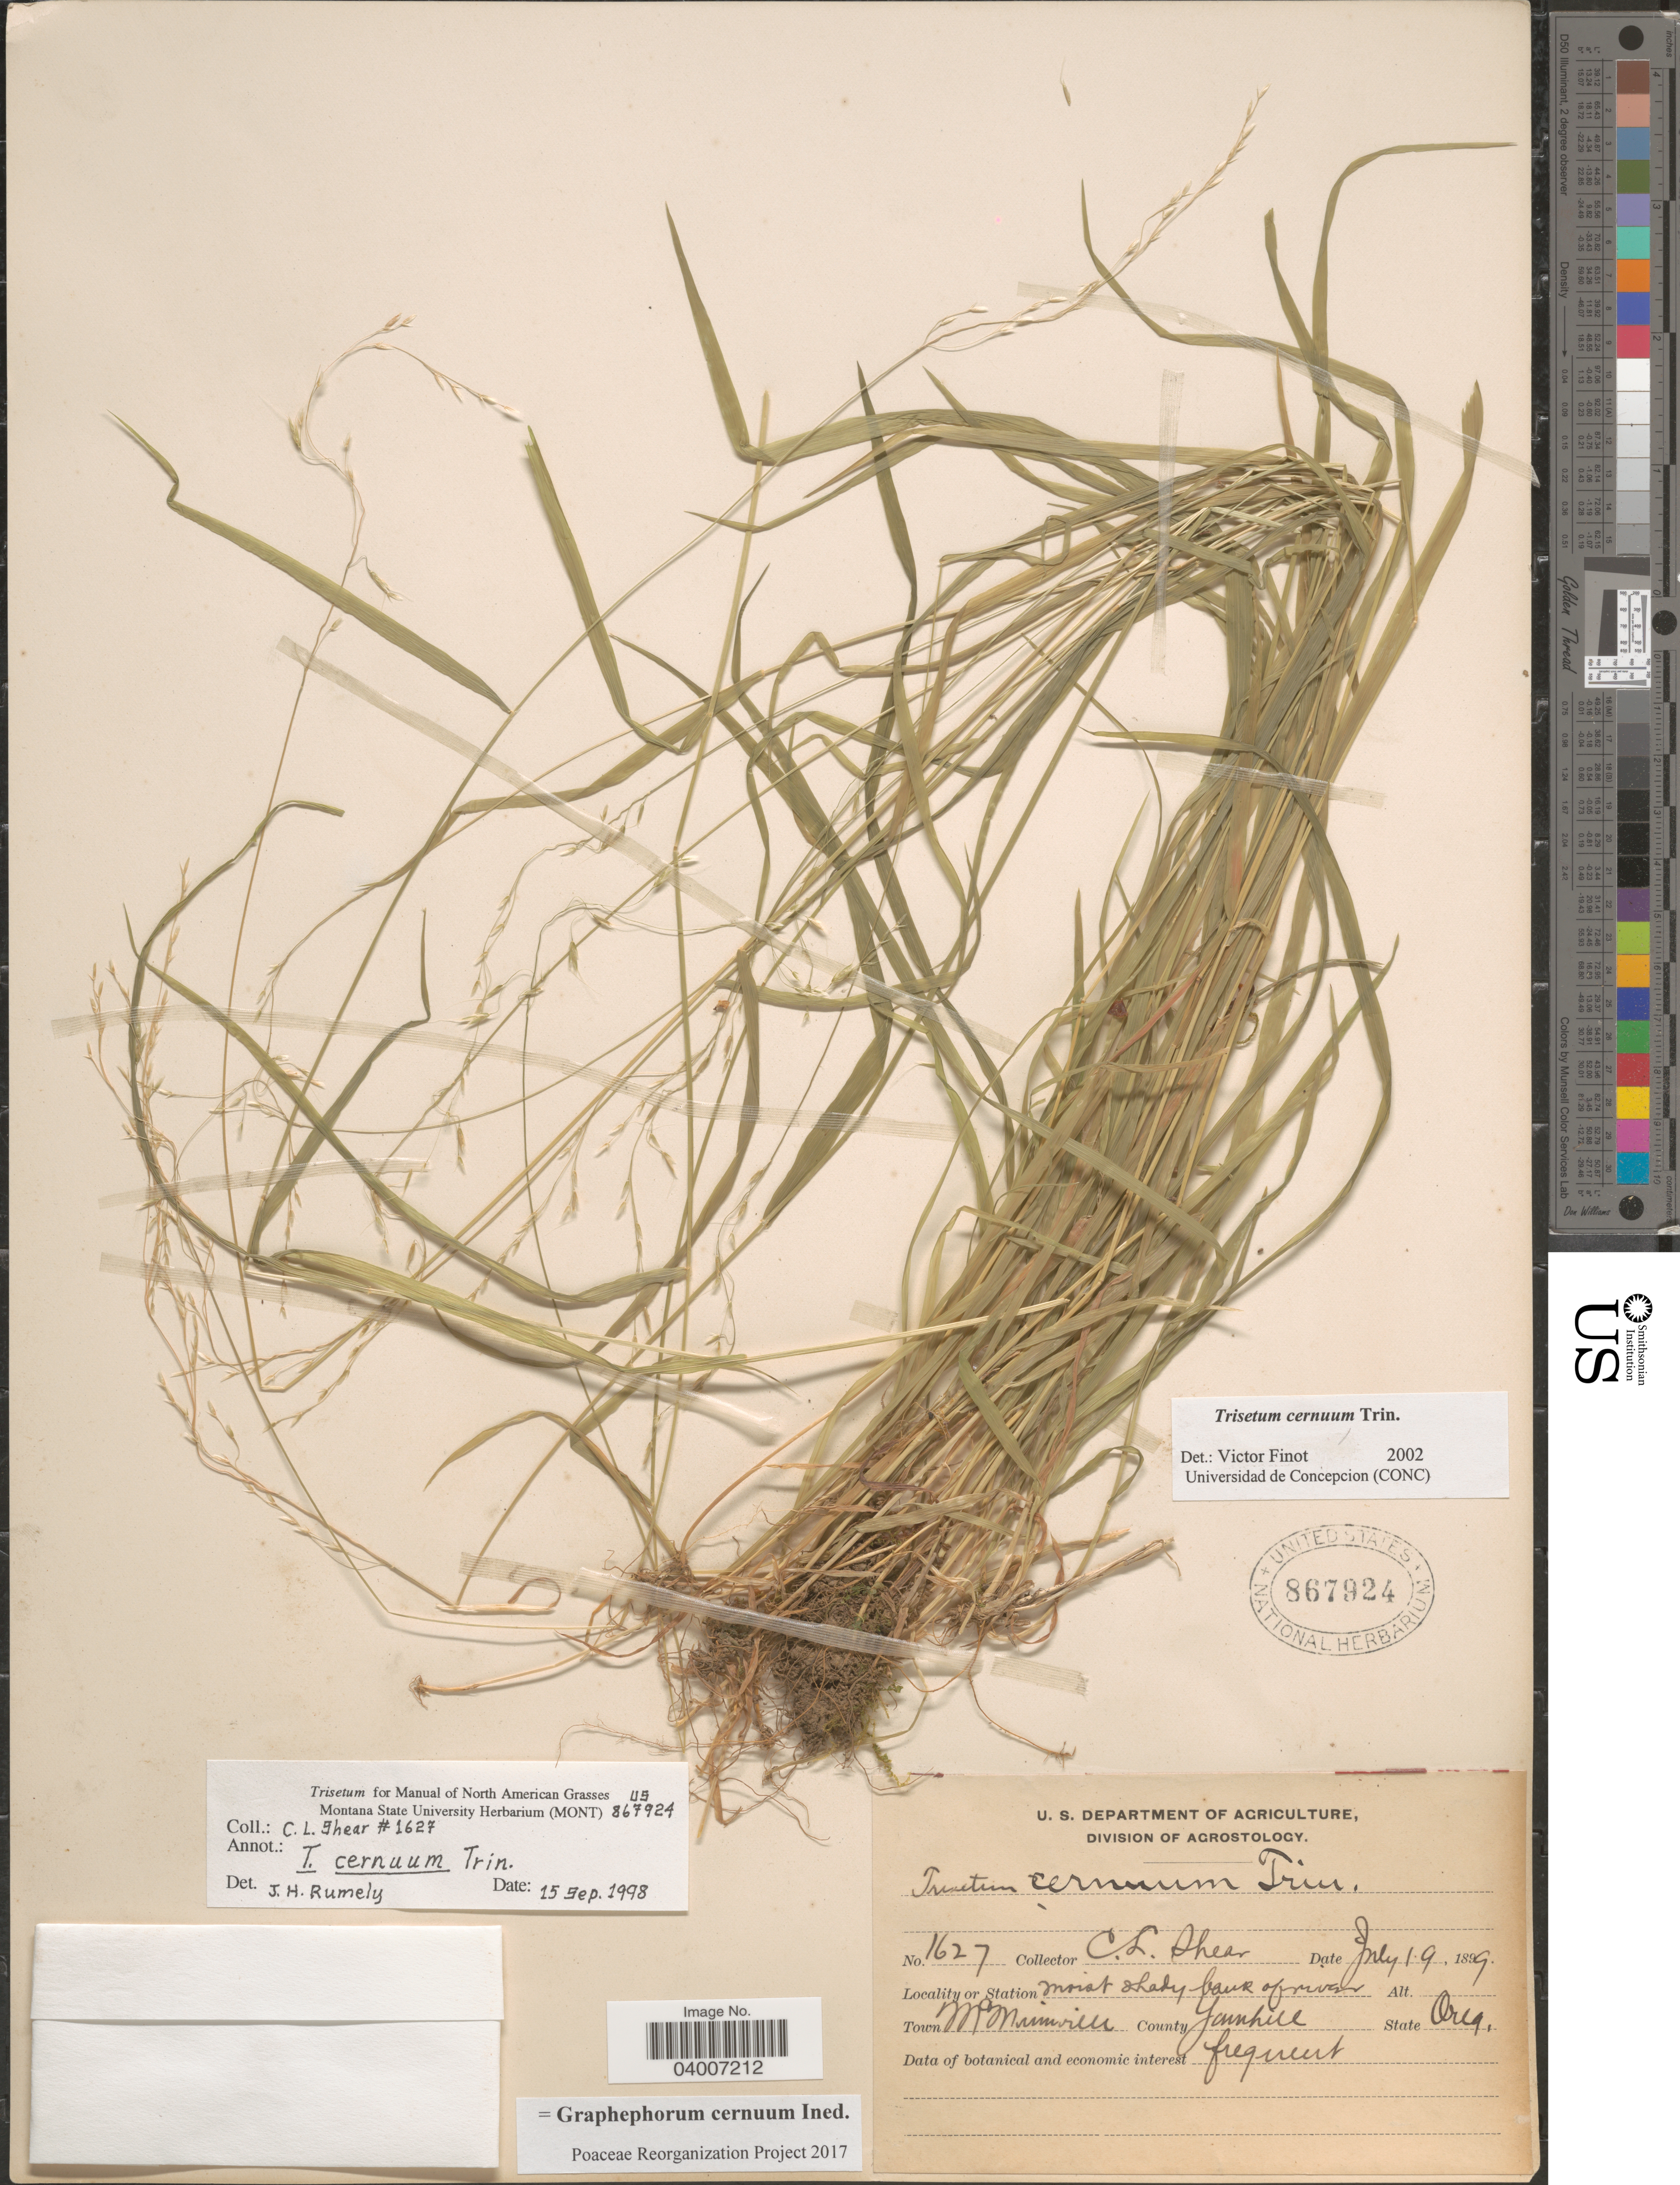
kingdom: Plantae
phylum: Tracheophyta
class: Liliopsida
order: Poales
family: Poaceae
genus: Graphephorum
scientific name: Graphephorum cernuum ined.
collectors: C. L. Shear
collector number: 1627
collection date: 1899-07-19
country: United States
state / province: Oregon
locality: Town M Murimville. County Yawhill.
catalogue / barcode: US 867924